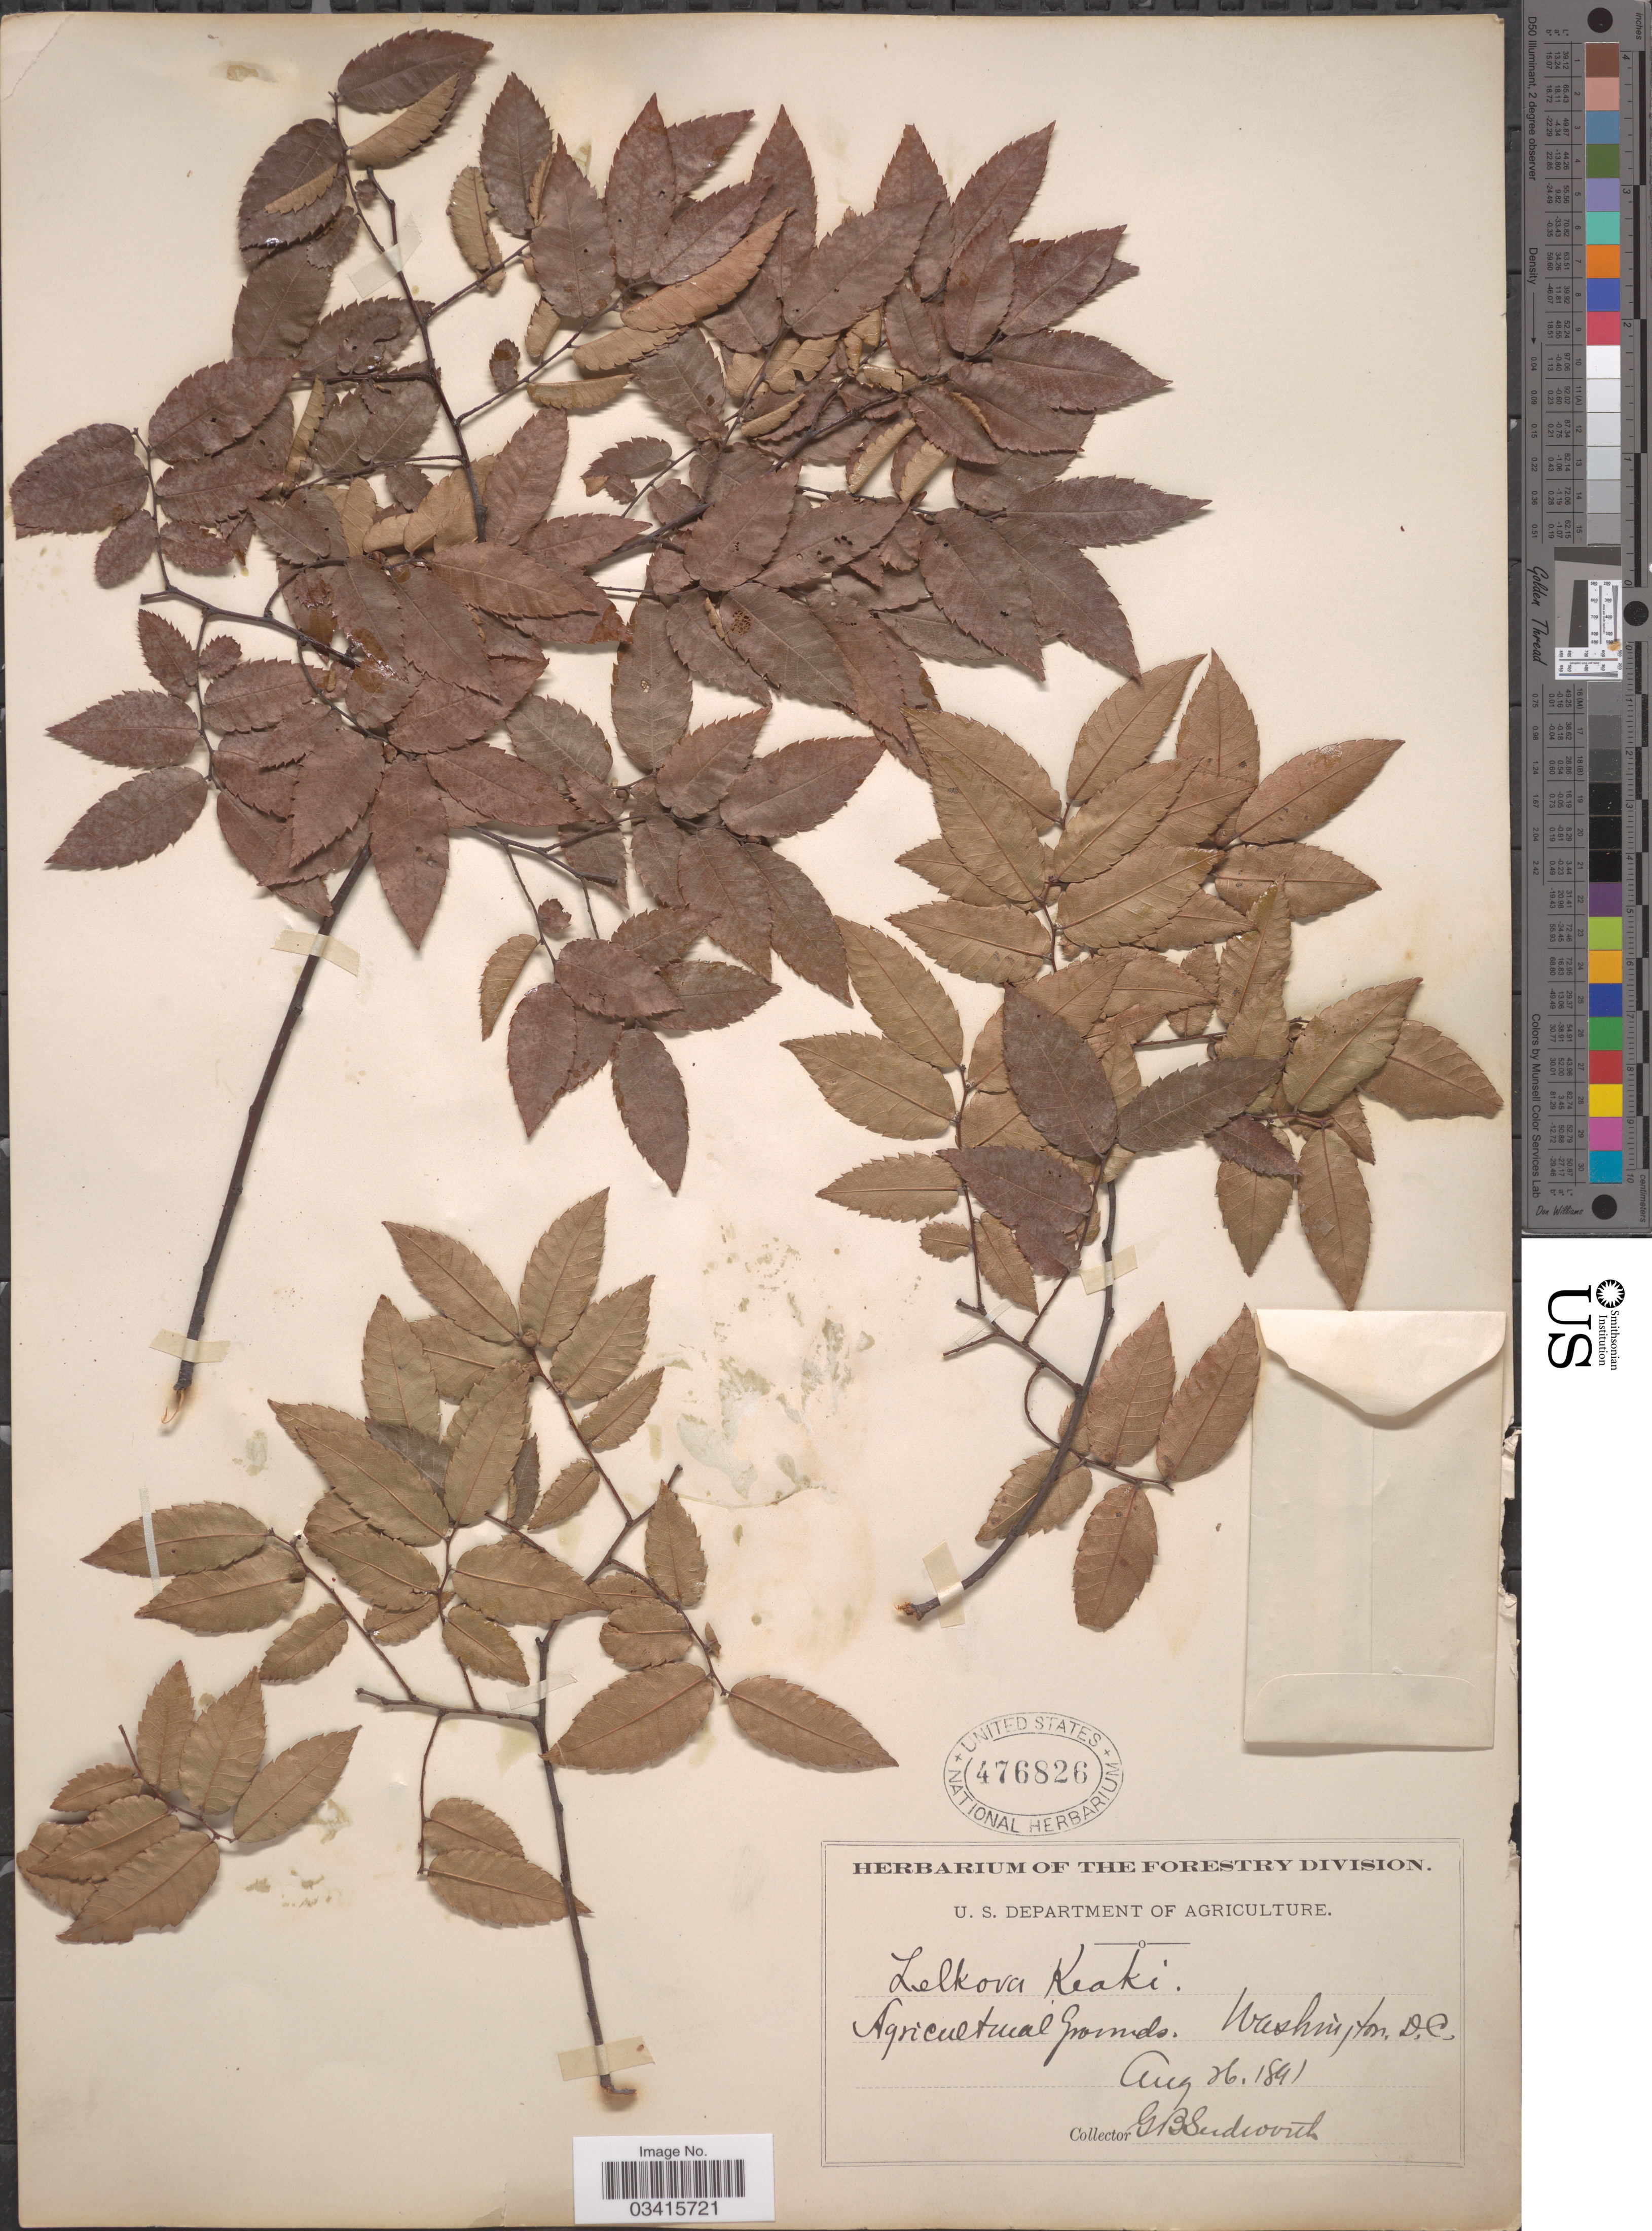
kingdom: Plantae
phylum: Tracheophyta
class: Magnoliopsida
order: Rosales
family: Ulmaceae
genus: Zelkova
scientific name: Zelkova carpinifolia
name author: (Pall.) K. Koch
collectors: G. B. Sudworth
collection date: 1891-08-26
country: United States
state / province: District of Columbia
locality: Agricultural Grounds. Washington D.C.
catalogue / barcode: US 476826